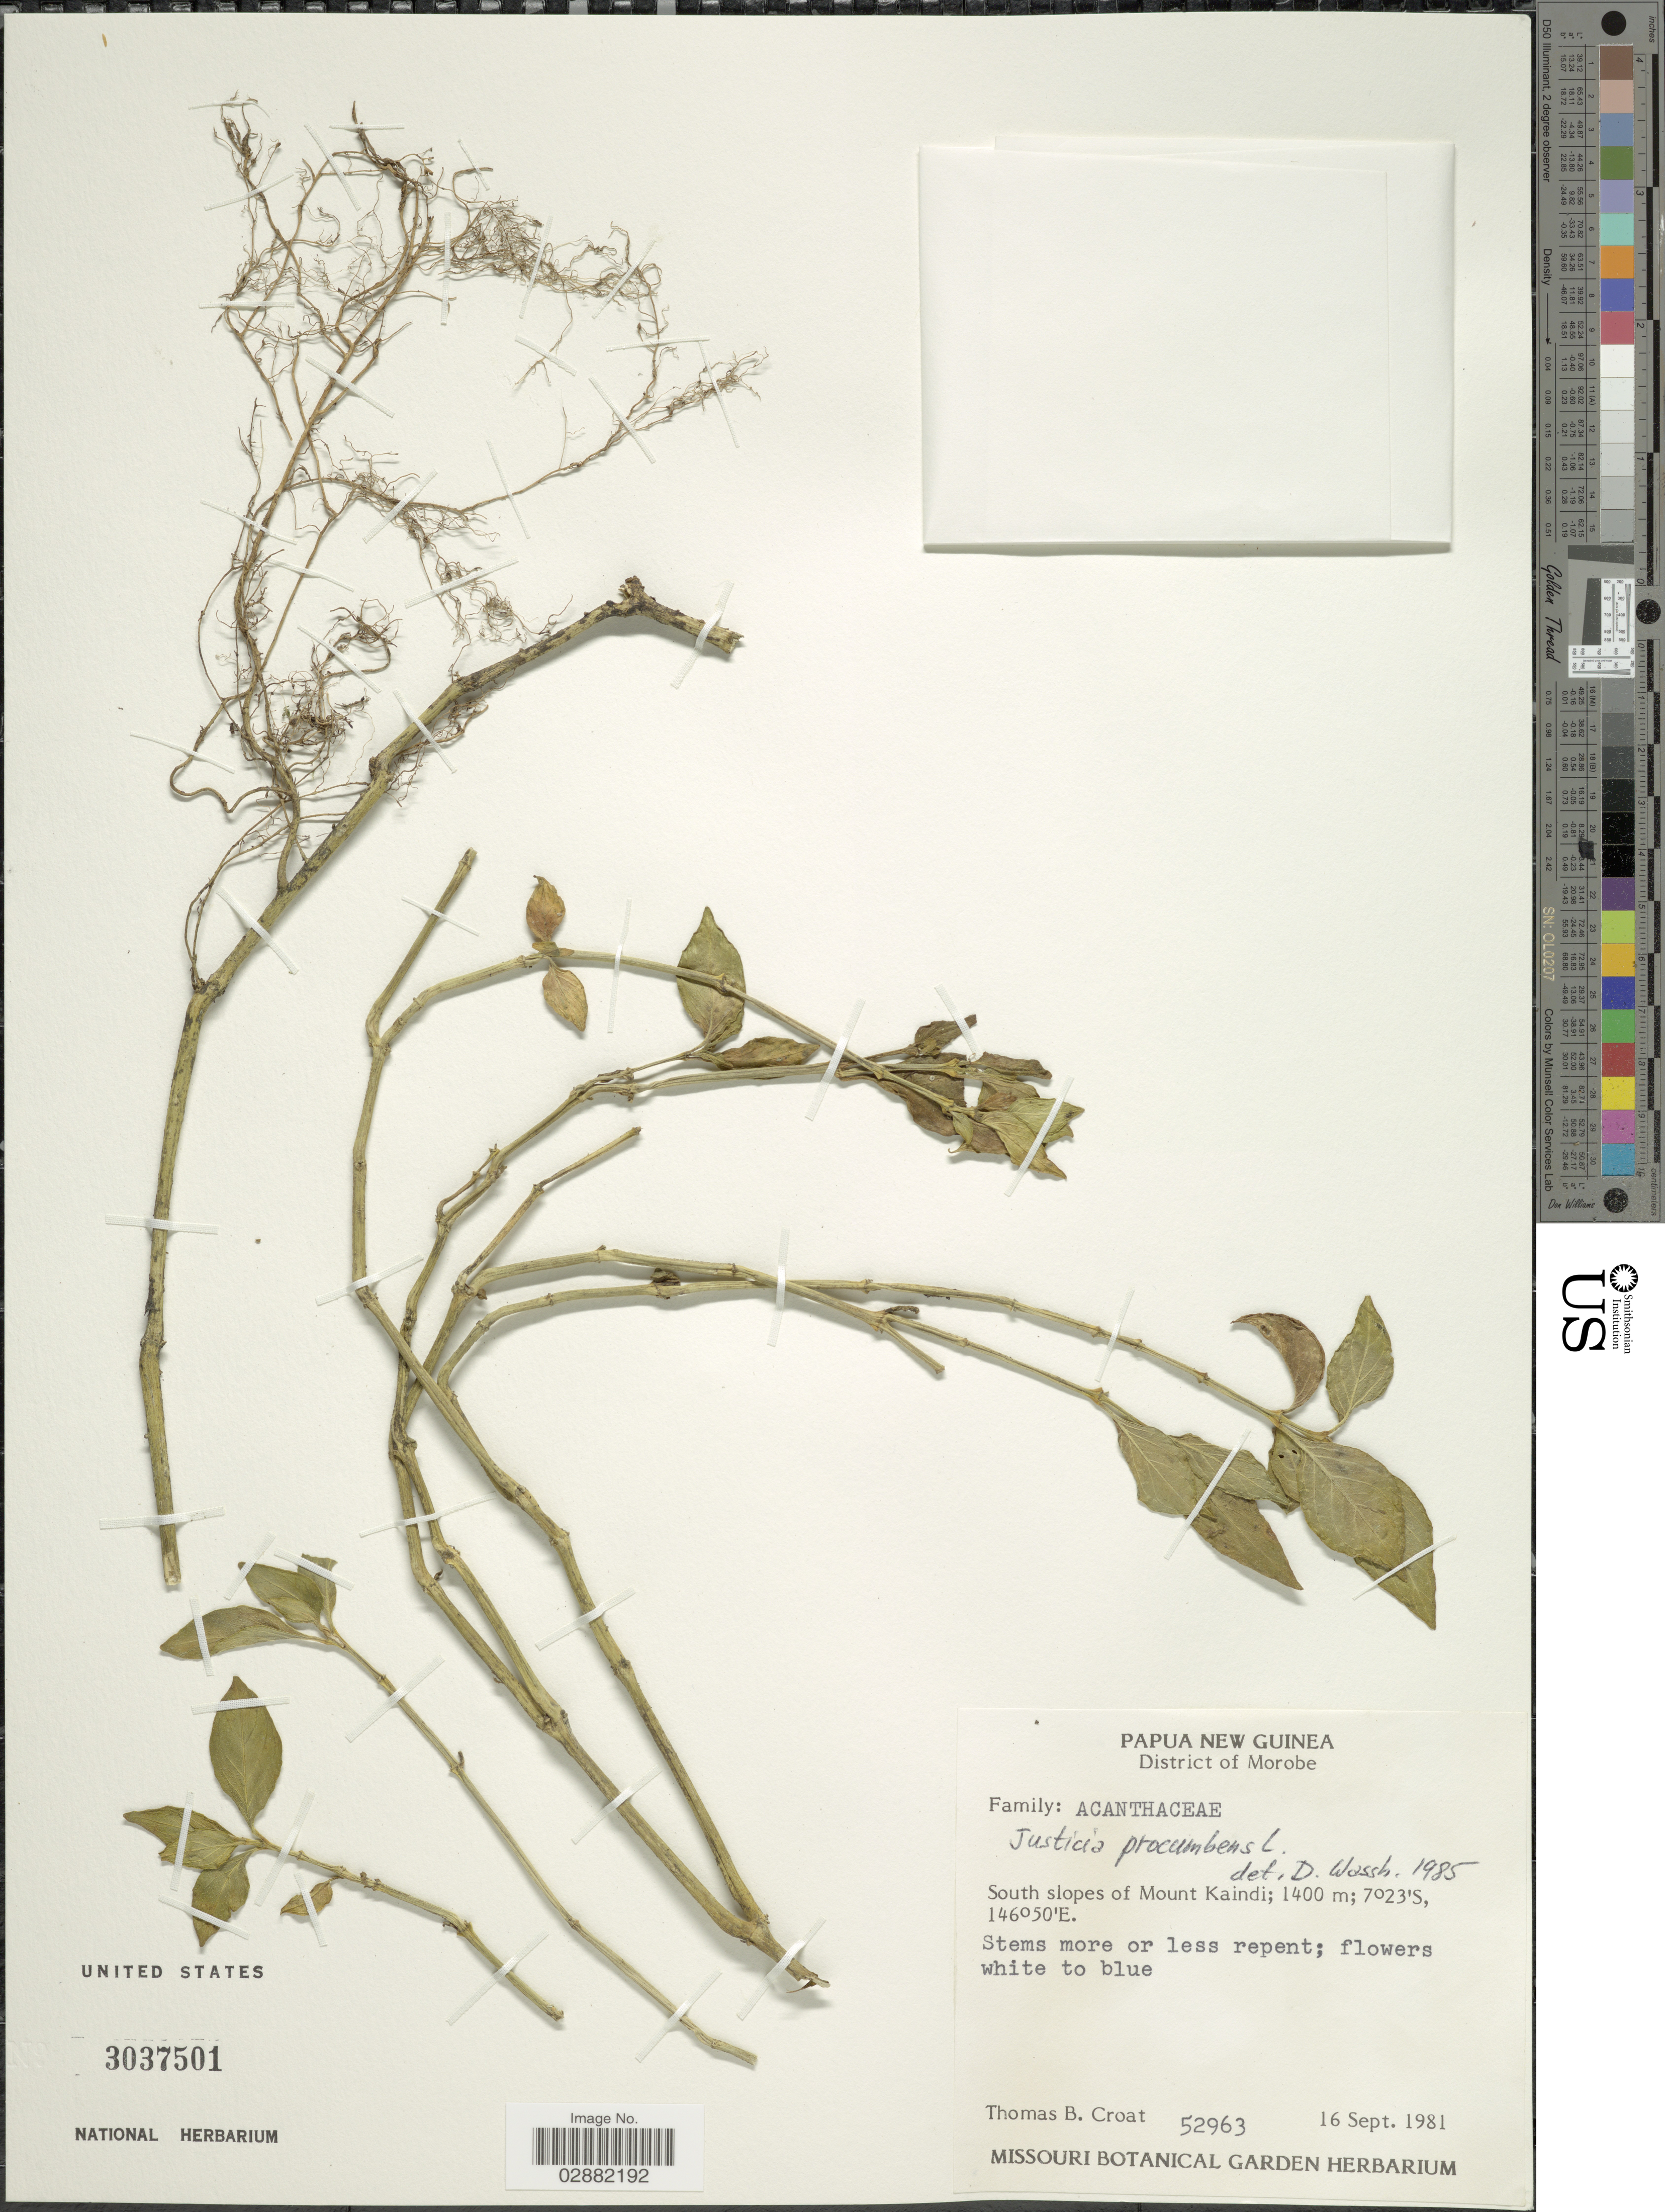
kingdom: Plantae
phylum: Tracheophyta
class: Magnoliopsida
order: Lamiales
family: Acanthaceae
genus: Justicia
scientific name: Justicia procumbens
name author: L.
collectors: T. B. Croat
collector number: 52963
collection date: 1981-09-16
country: Papua New Guinea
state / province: Morobe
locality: Papua New Guinea. District of Morobe. South slopes of Mount Kaindi.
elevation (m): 1400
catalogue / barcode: US 3037501